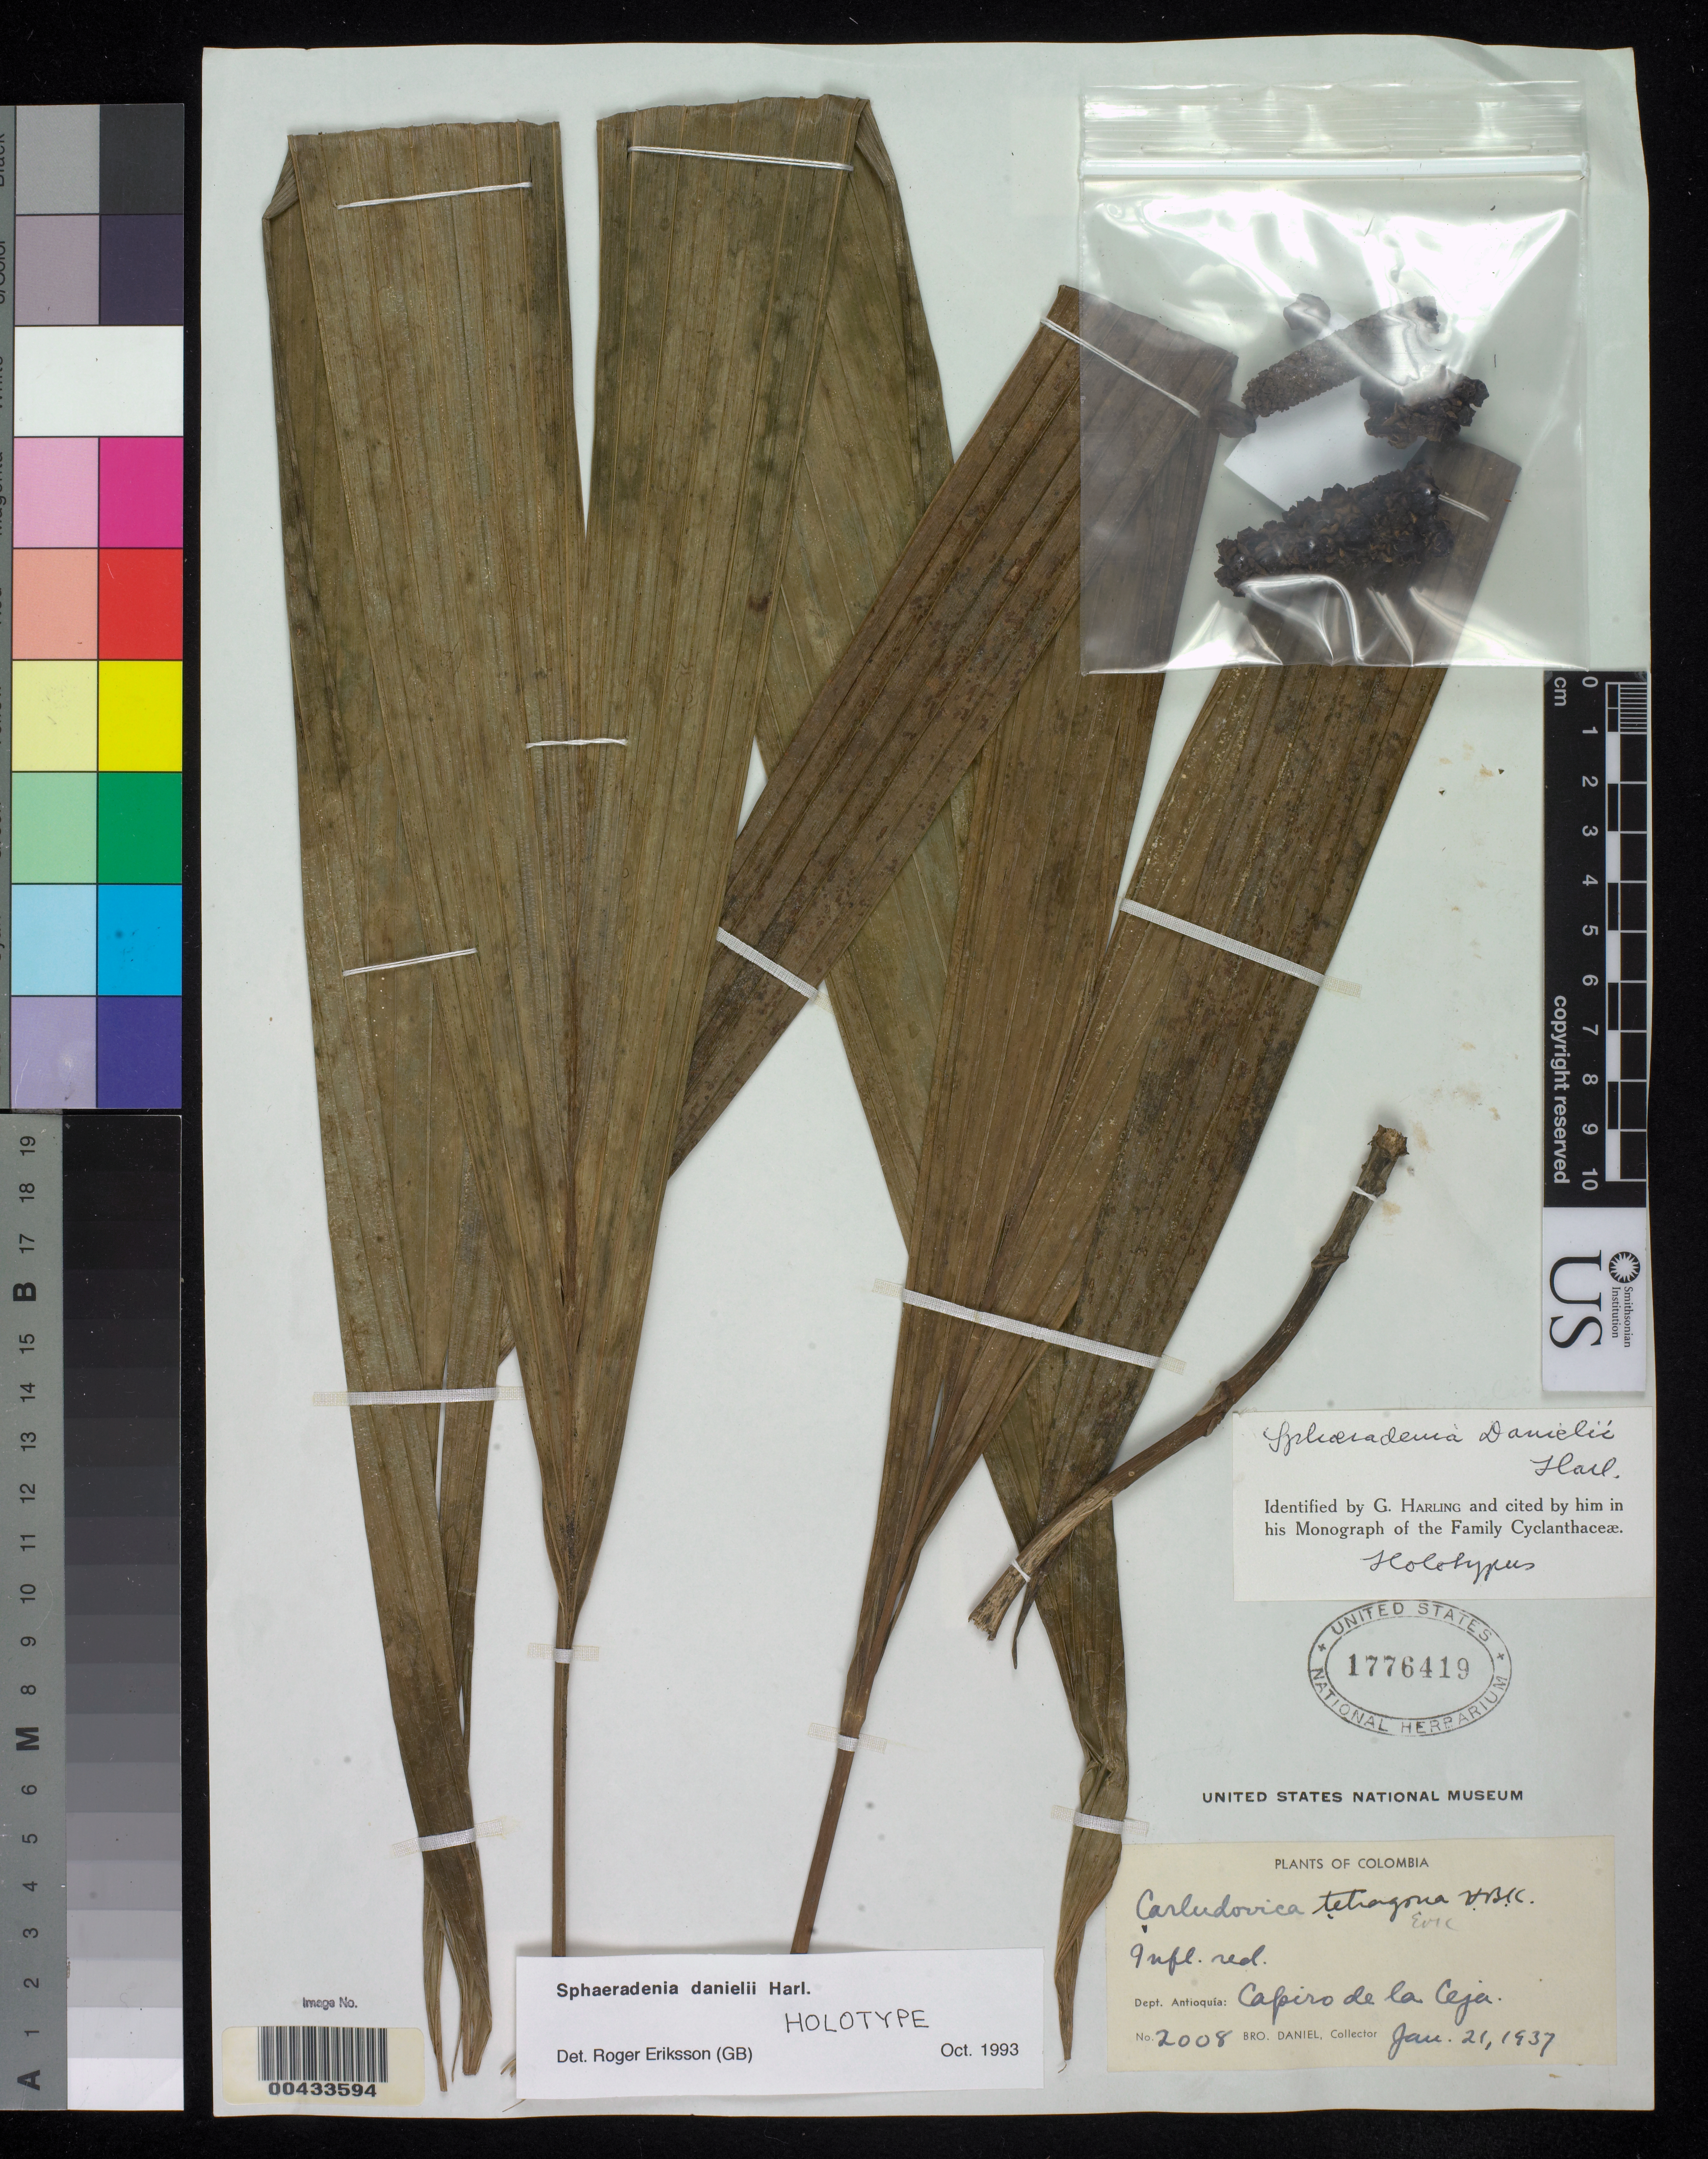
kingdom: Plantae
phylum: Tracheophyta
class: Liliopsida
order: Pandanales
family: Cyclanthaceae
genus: Sphaeradenia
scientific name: Sphaeradenia danielii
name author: Harling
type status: Holotype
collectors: Bro. Daniel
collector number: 2008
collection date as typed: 21 Jan 1937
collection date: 1937-01-21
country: Colombia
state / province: Antioquia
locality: Capiro de La Ceja.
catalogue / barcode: US 1776419